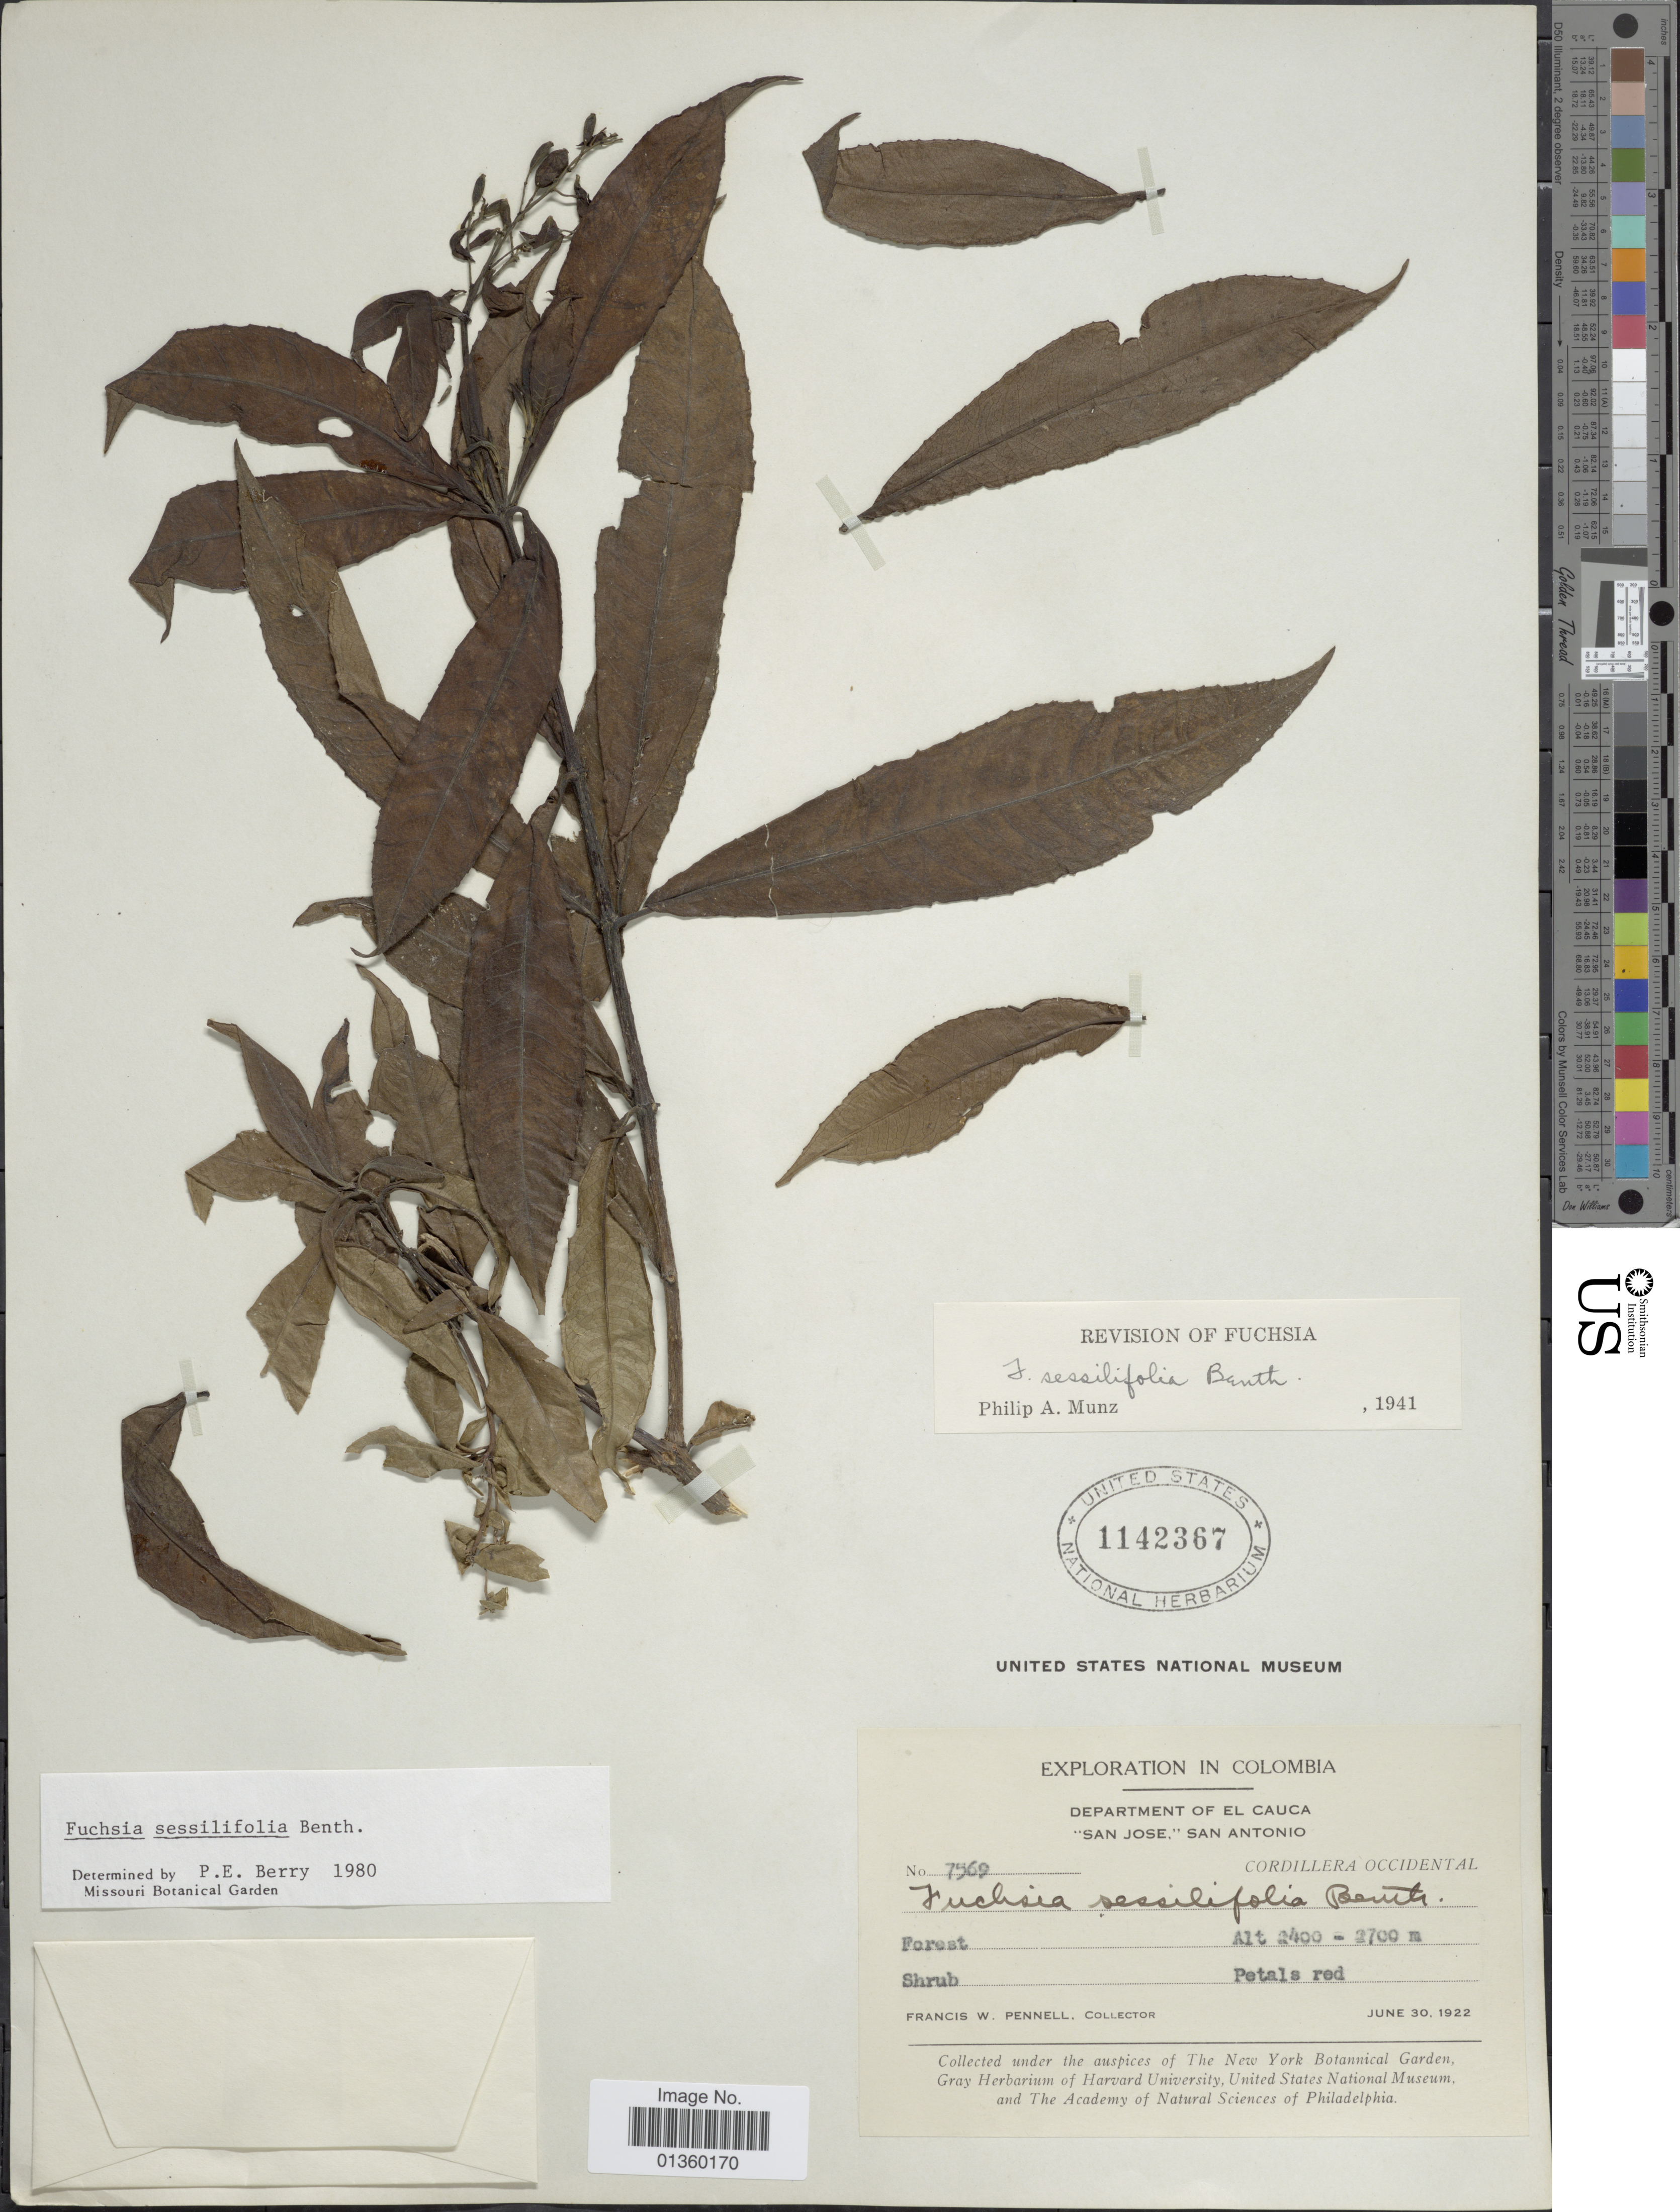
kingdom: Plantae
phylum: Tracheophyta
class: Magnoliopsida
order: Myrtales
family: Onagraceae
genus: Fuchsia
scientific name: Fuchsia sessilifolia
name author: Benth.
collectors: F. W. Pennell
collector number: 7569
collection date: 1922-06-30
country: Colombia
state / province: Cauca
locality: San Jose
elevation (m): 2400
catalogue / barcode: US 1142367